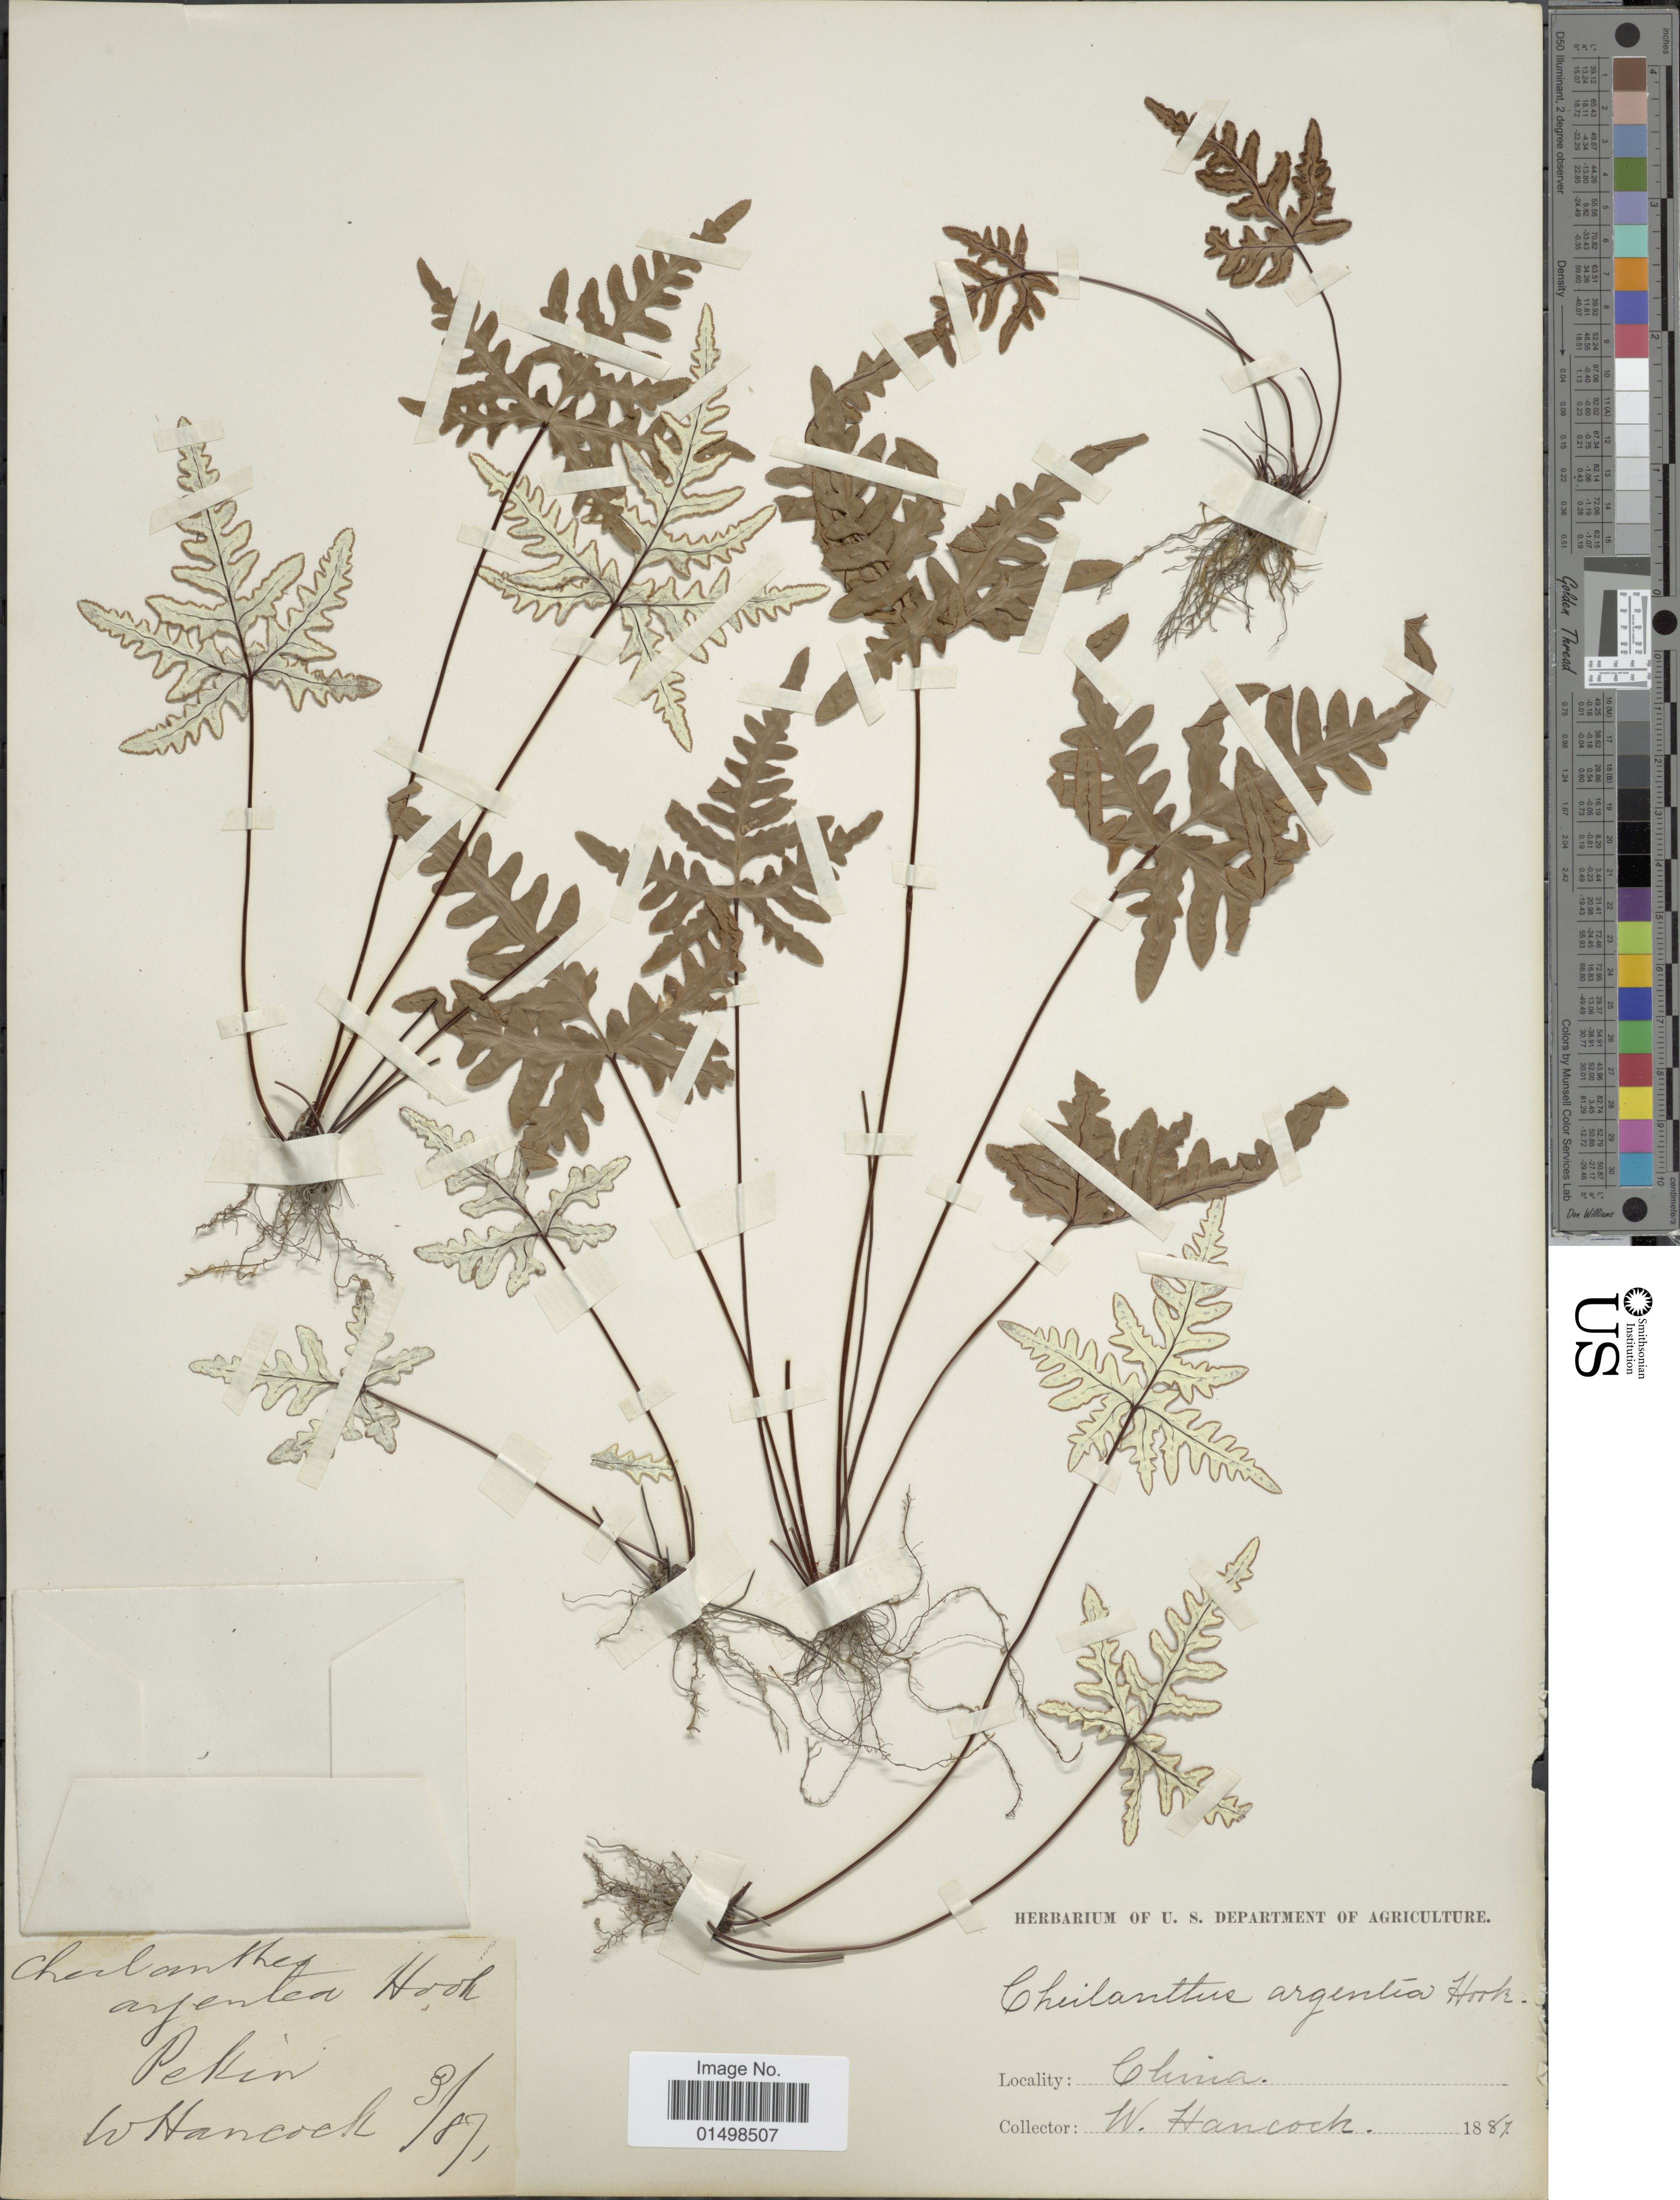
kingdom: Plantae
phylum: Tracheophyta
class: Polypodiopsida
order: Polypodiales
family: Pteridaceae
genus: Aleuritopteris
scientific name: Aleuritopteris argentea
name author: (S.G. Gmel.) Fée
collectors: W. Hancock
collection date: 1887-03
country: China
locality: Pekin, China